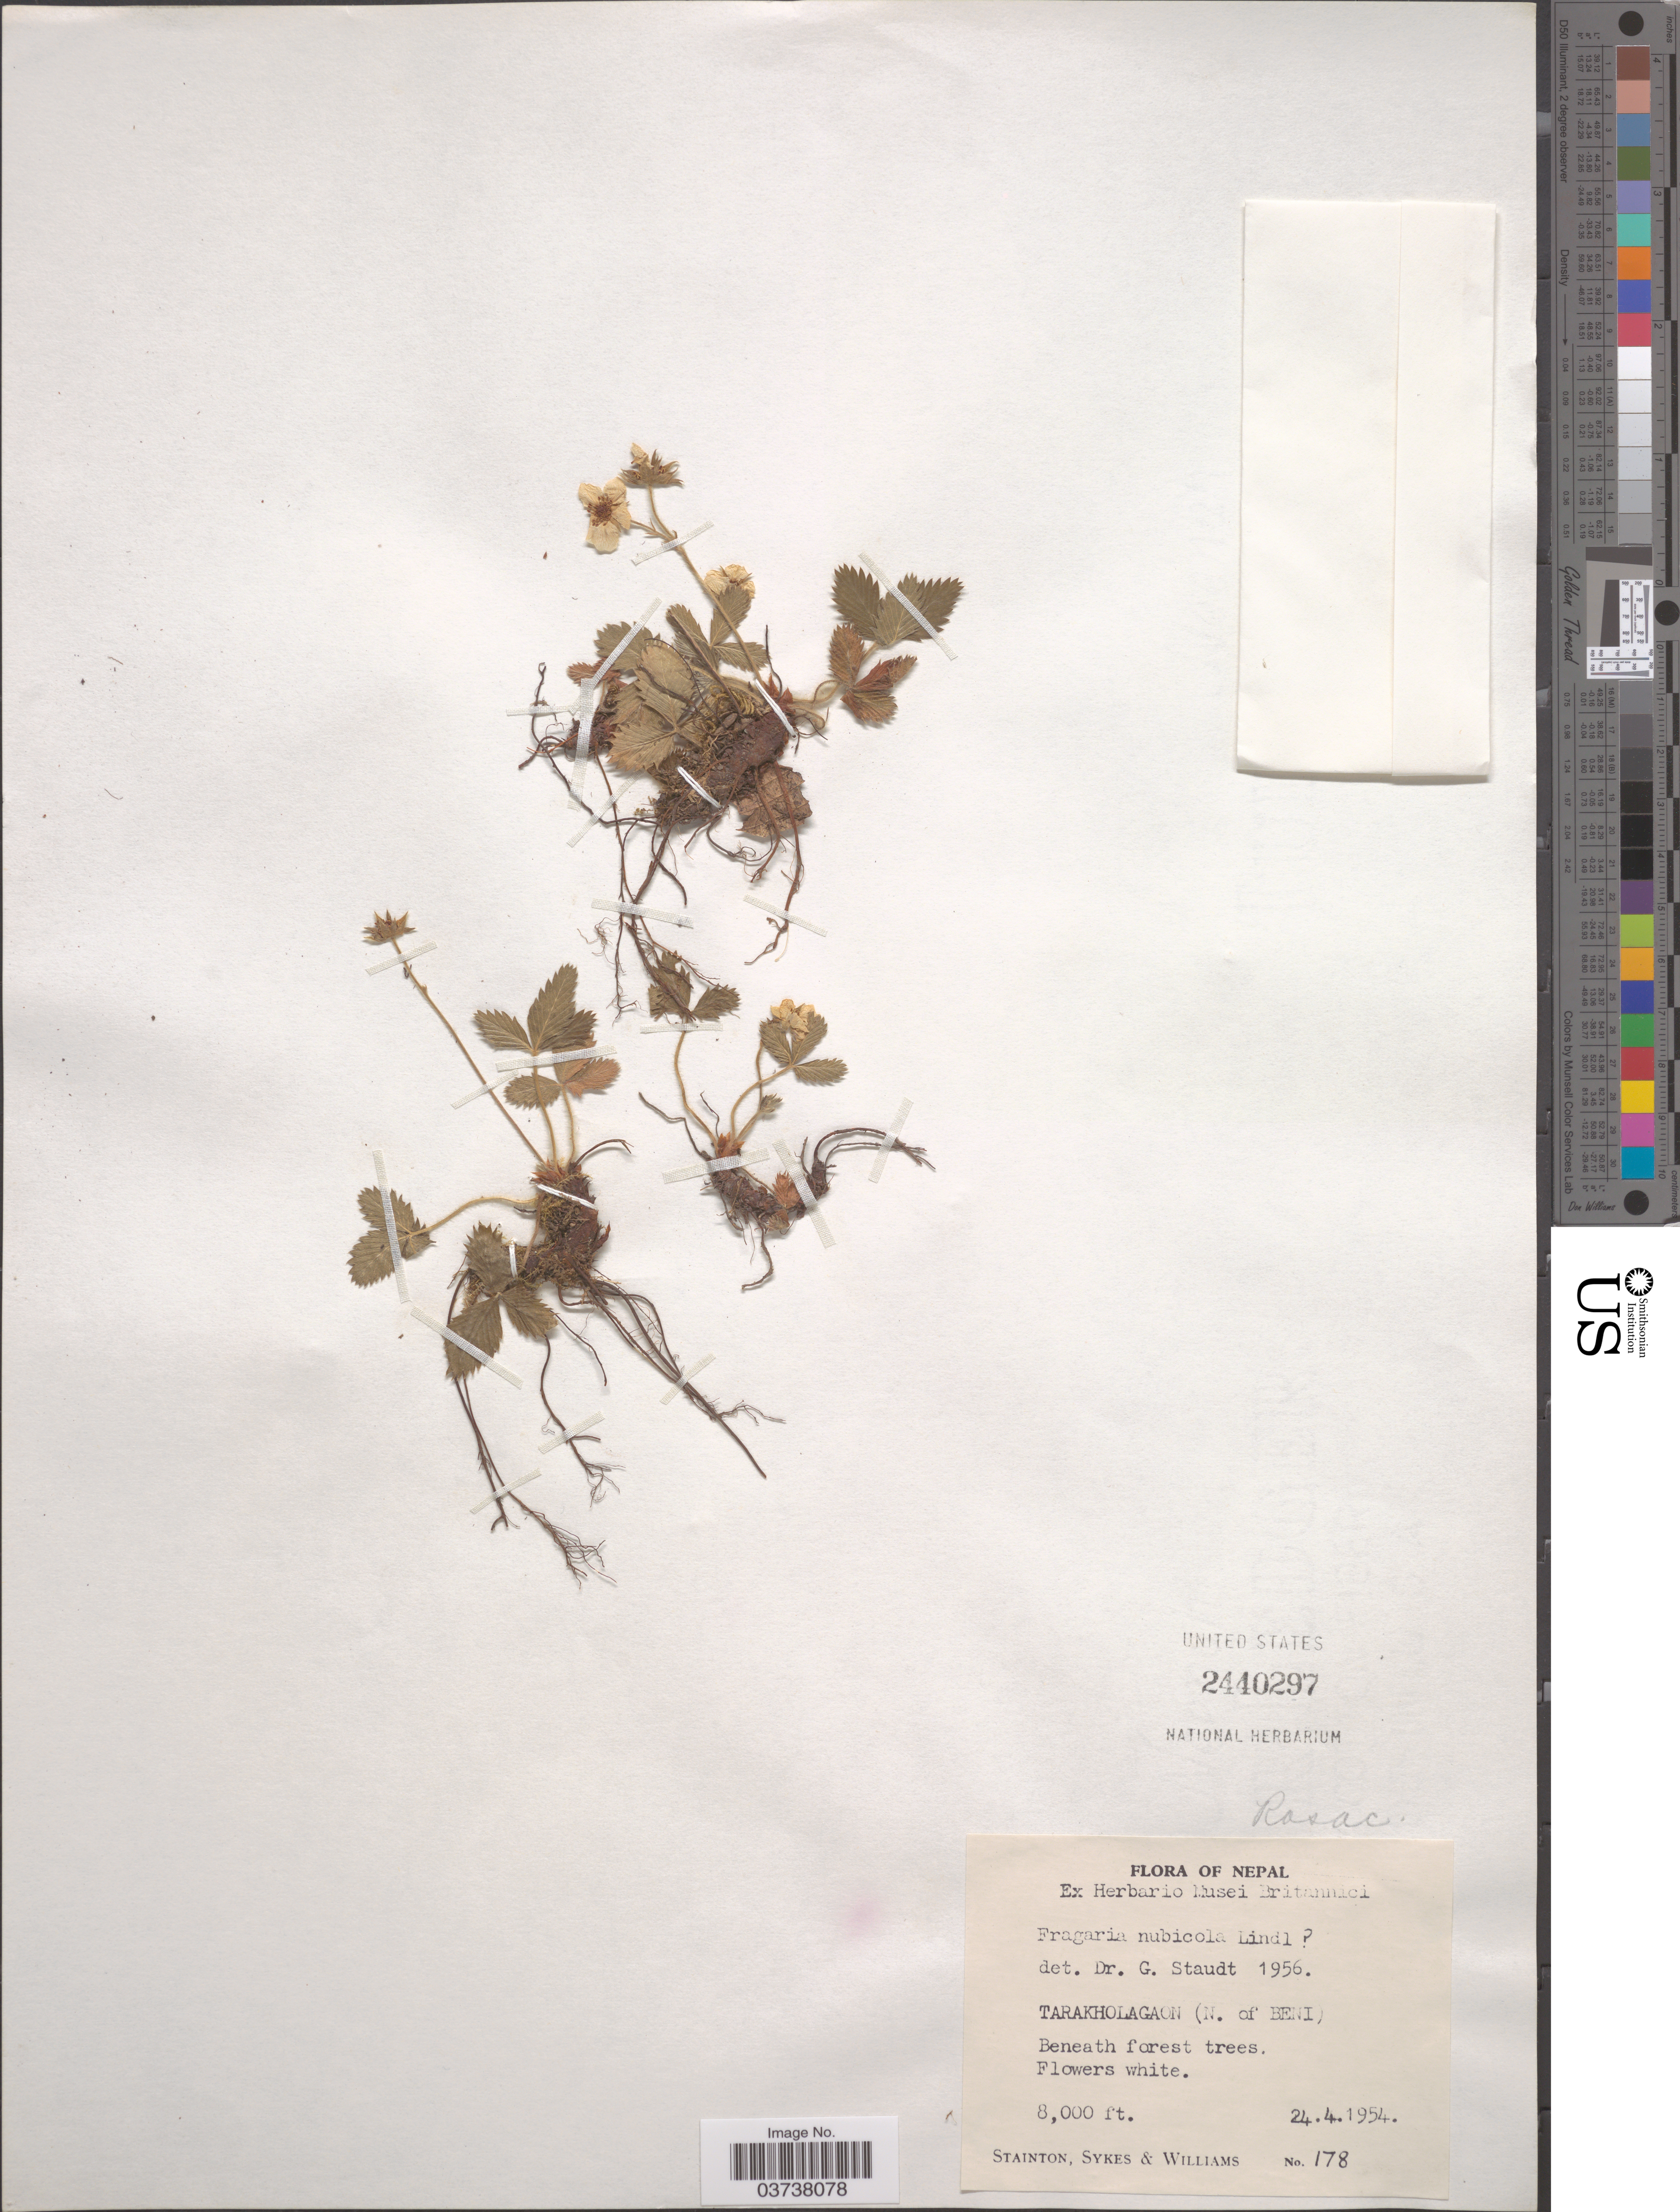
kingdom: Plantae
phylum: Tracheophyta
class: Magnoliopsida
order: Rosales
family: Rosaceae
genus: Fragaria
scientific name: Fragaria nubicola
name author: (Hook. f.) Lindl. ex Lacaita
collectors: -. Stainton, Sykes, -- & -- Williams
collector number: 178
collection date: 1954-04-24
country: Nepal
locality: Tarakholagaon (N. of Beni).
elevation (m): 2438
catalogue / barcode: US 2440297